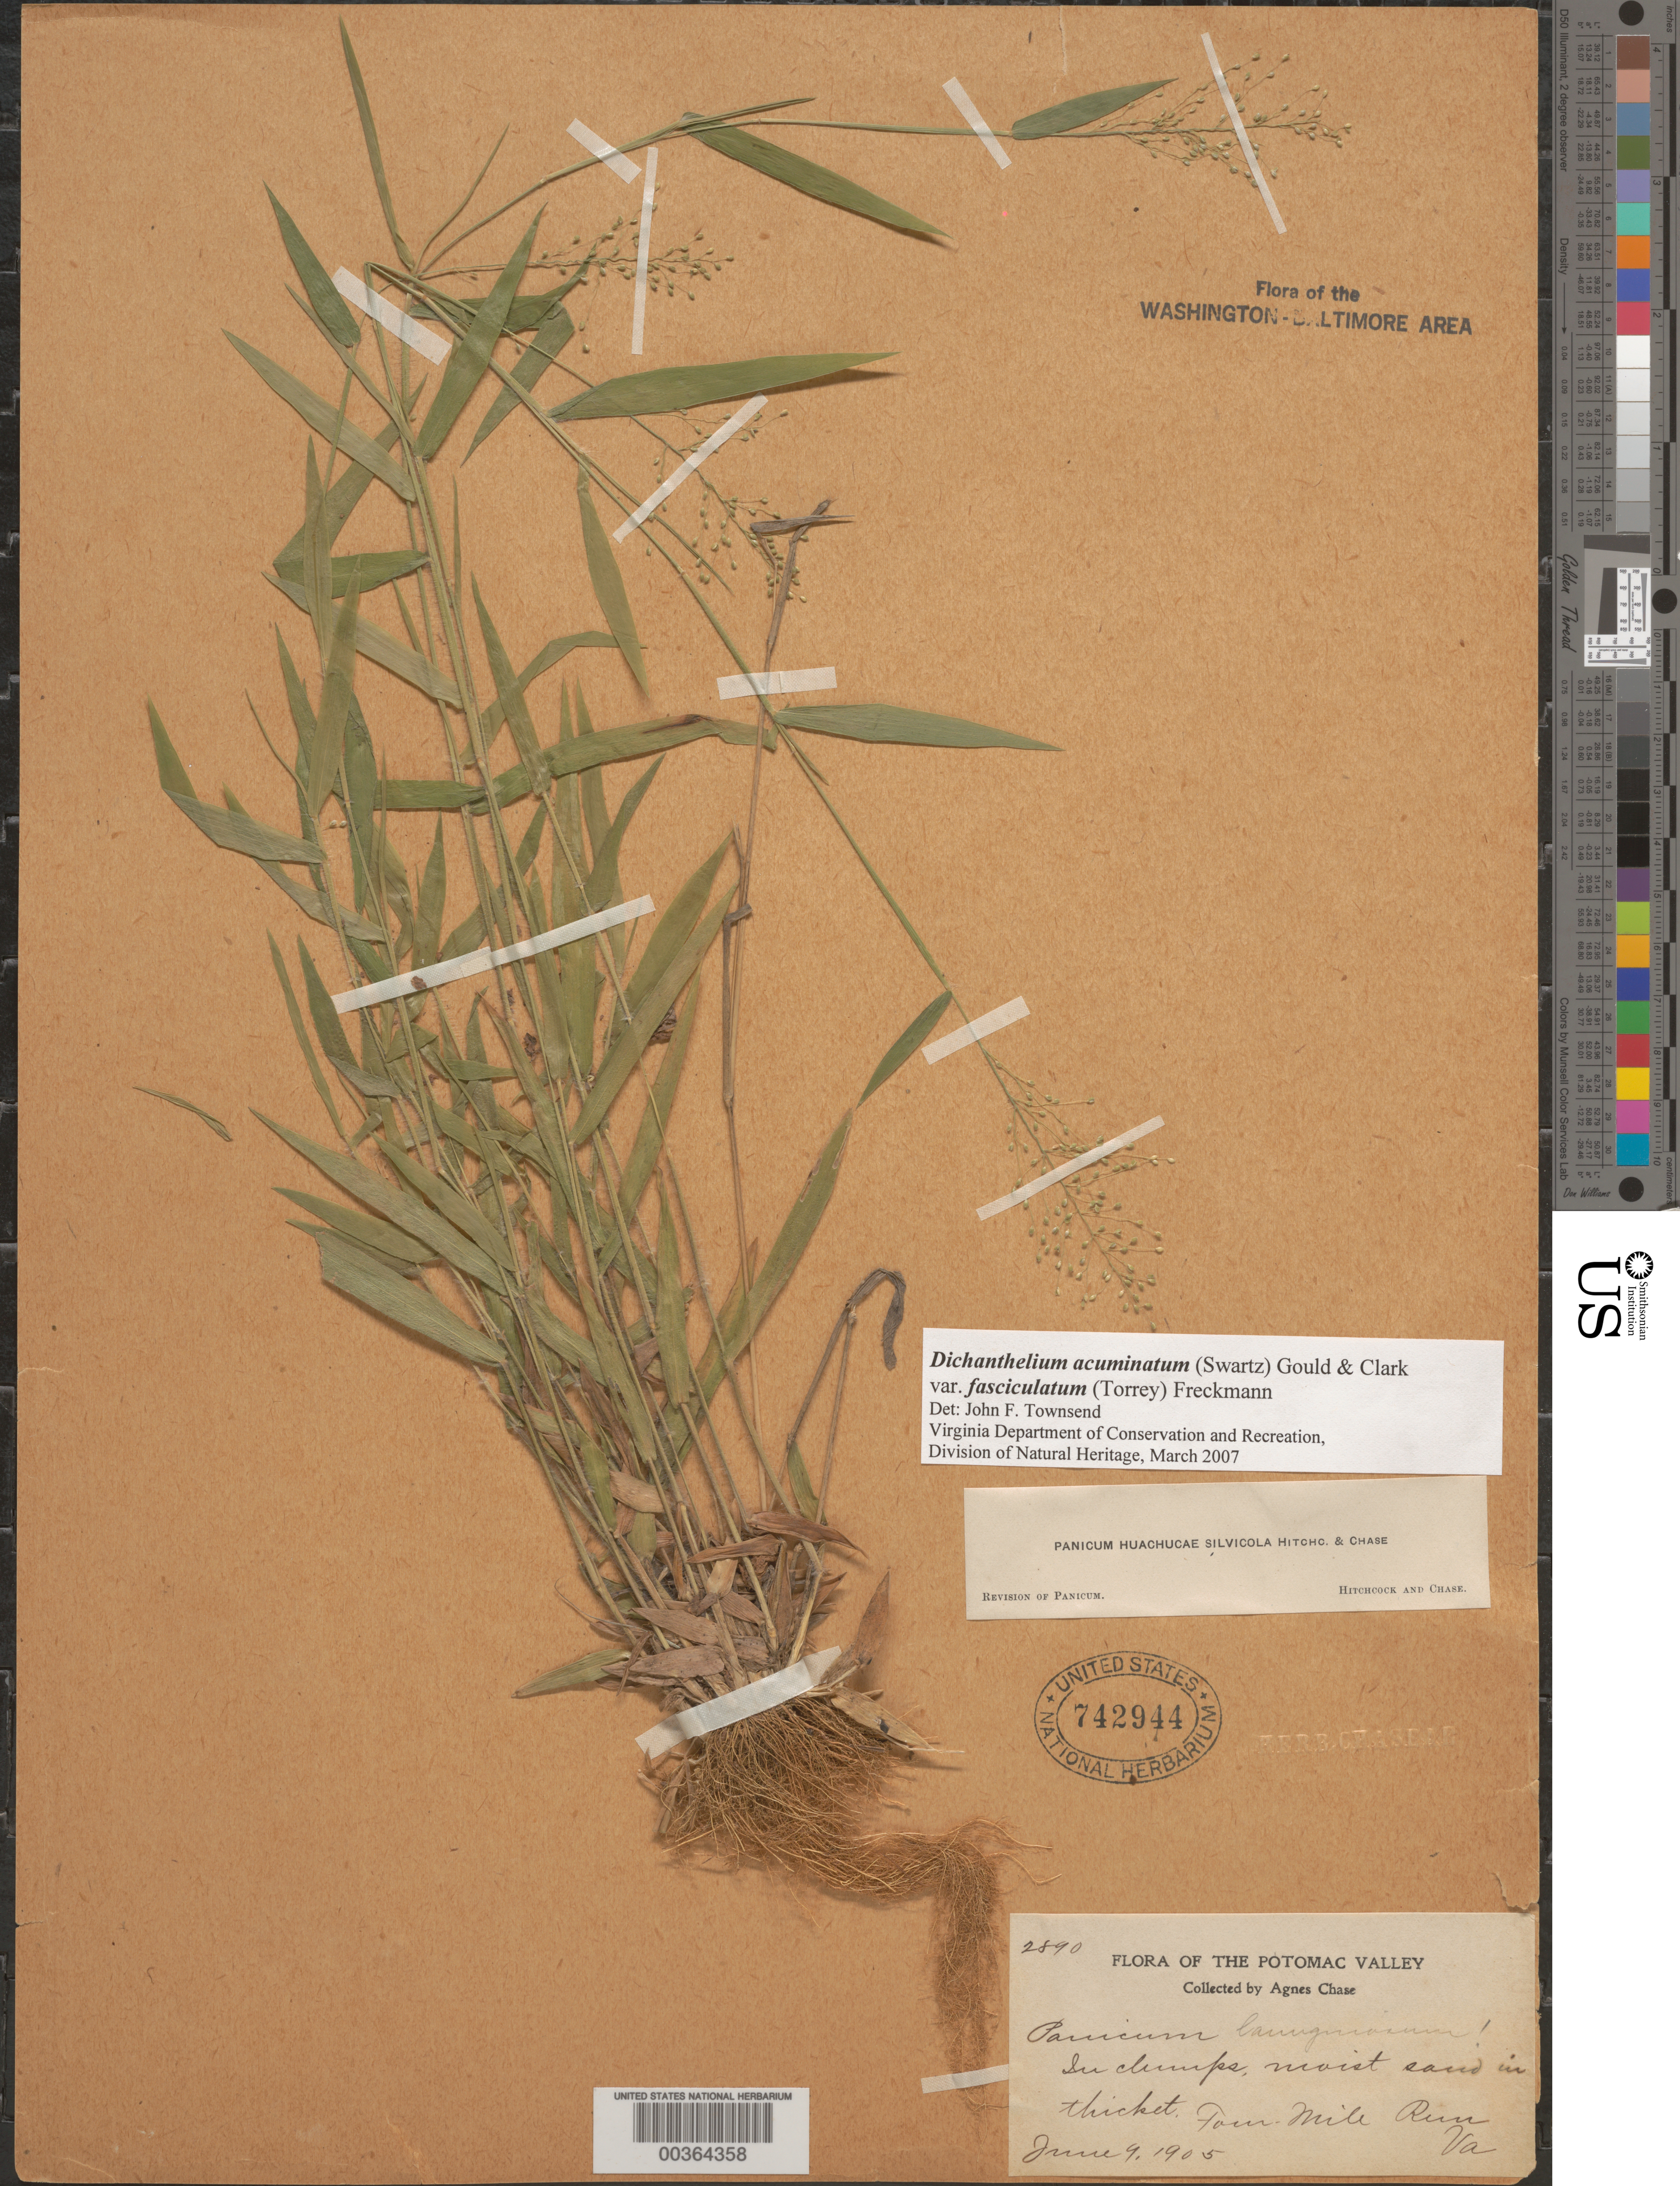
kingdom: Plantae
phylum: Tracheophyta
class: Liliopsida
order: Poales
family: Poaceae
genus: Dichanthelium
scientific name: Dichanthelium acuminatum var. fasciculatum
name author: (Torr.) Freckmann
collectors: A. Chase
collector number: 2890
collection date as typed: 09 Jun 1905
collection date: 1905-06-09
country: United States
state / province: Virginia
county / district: Arlington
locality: Four Mile Run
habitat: In clumps, moist sand in thickets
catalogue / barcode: US 742944